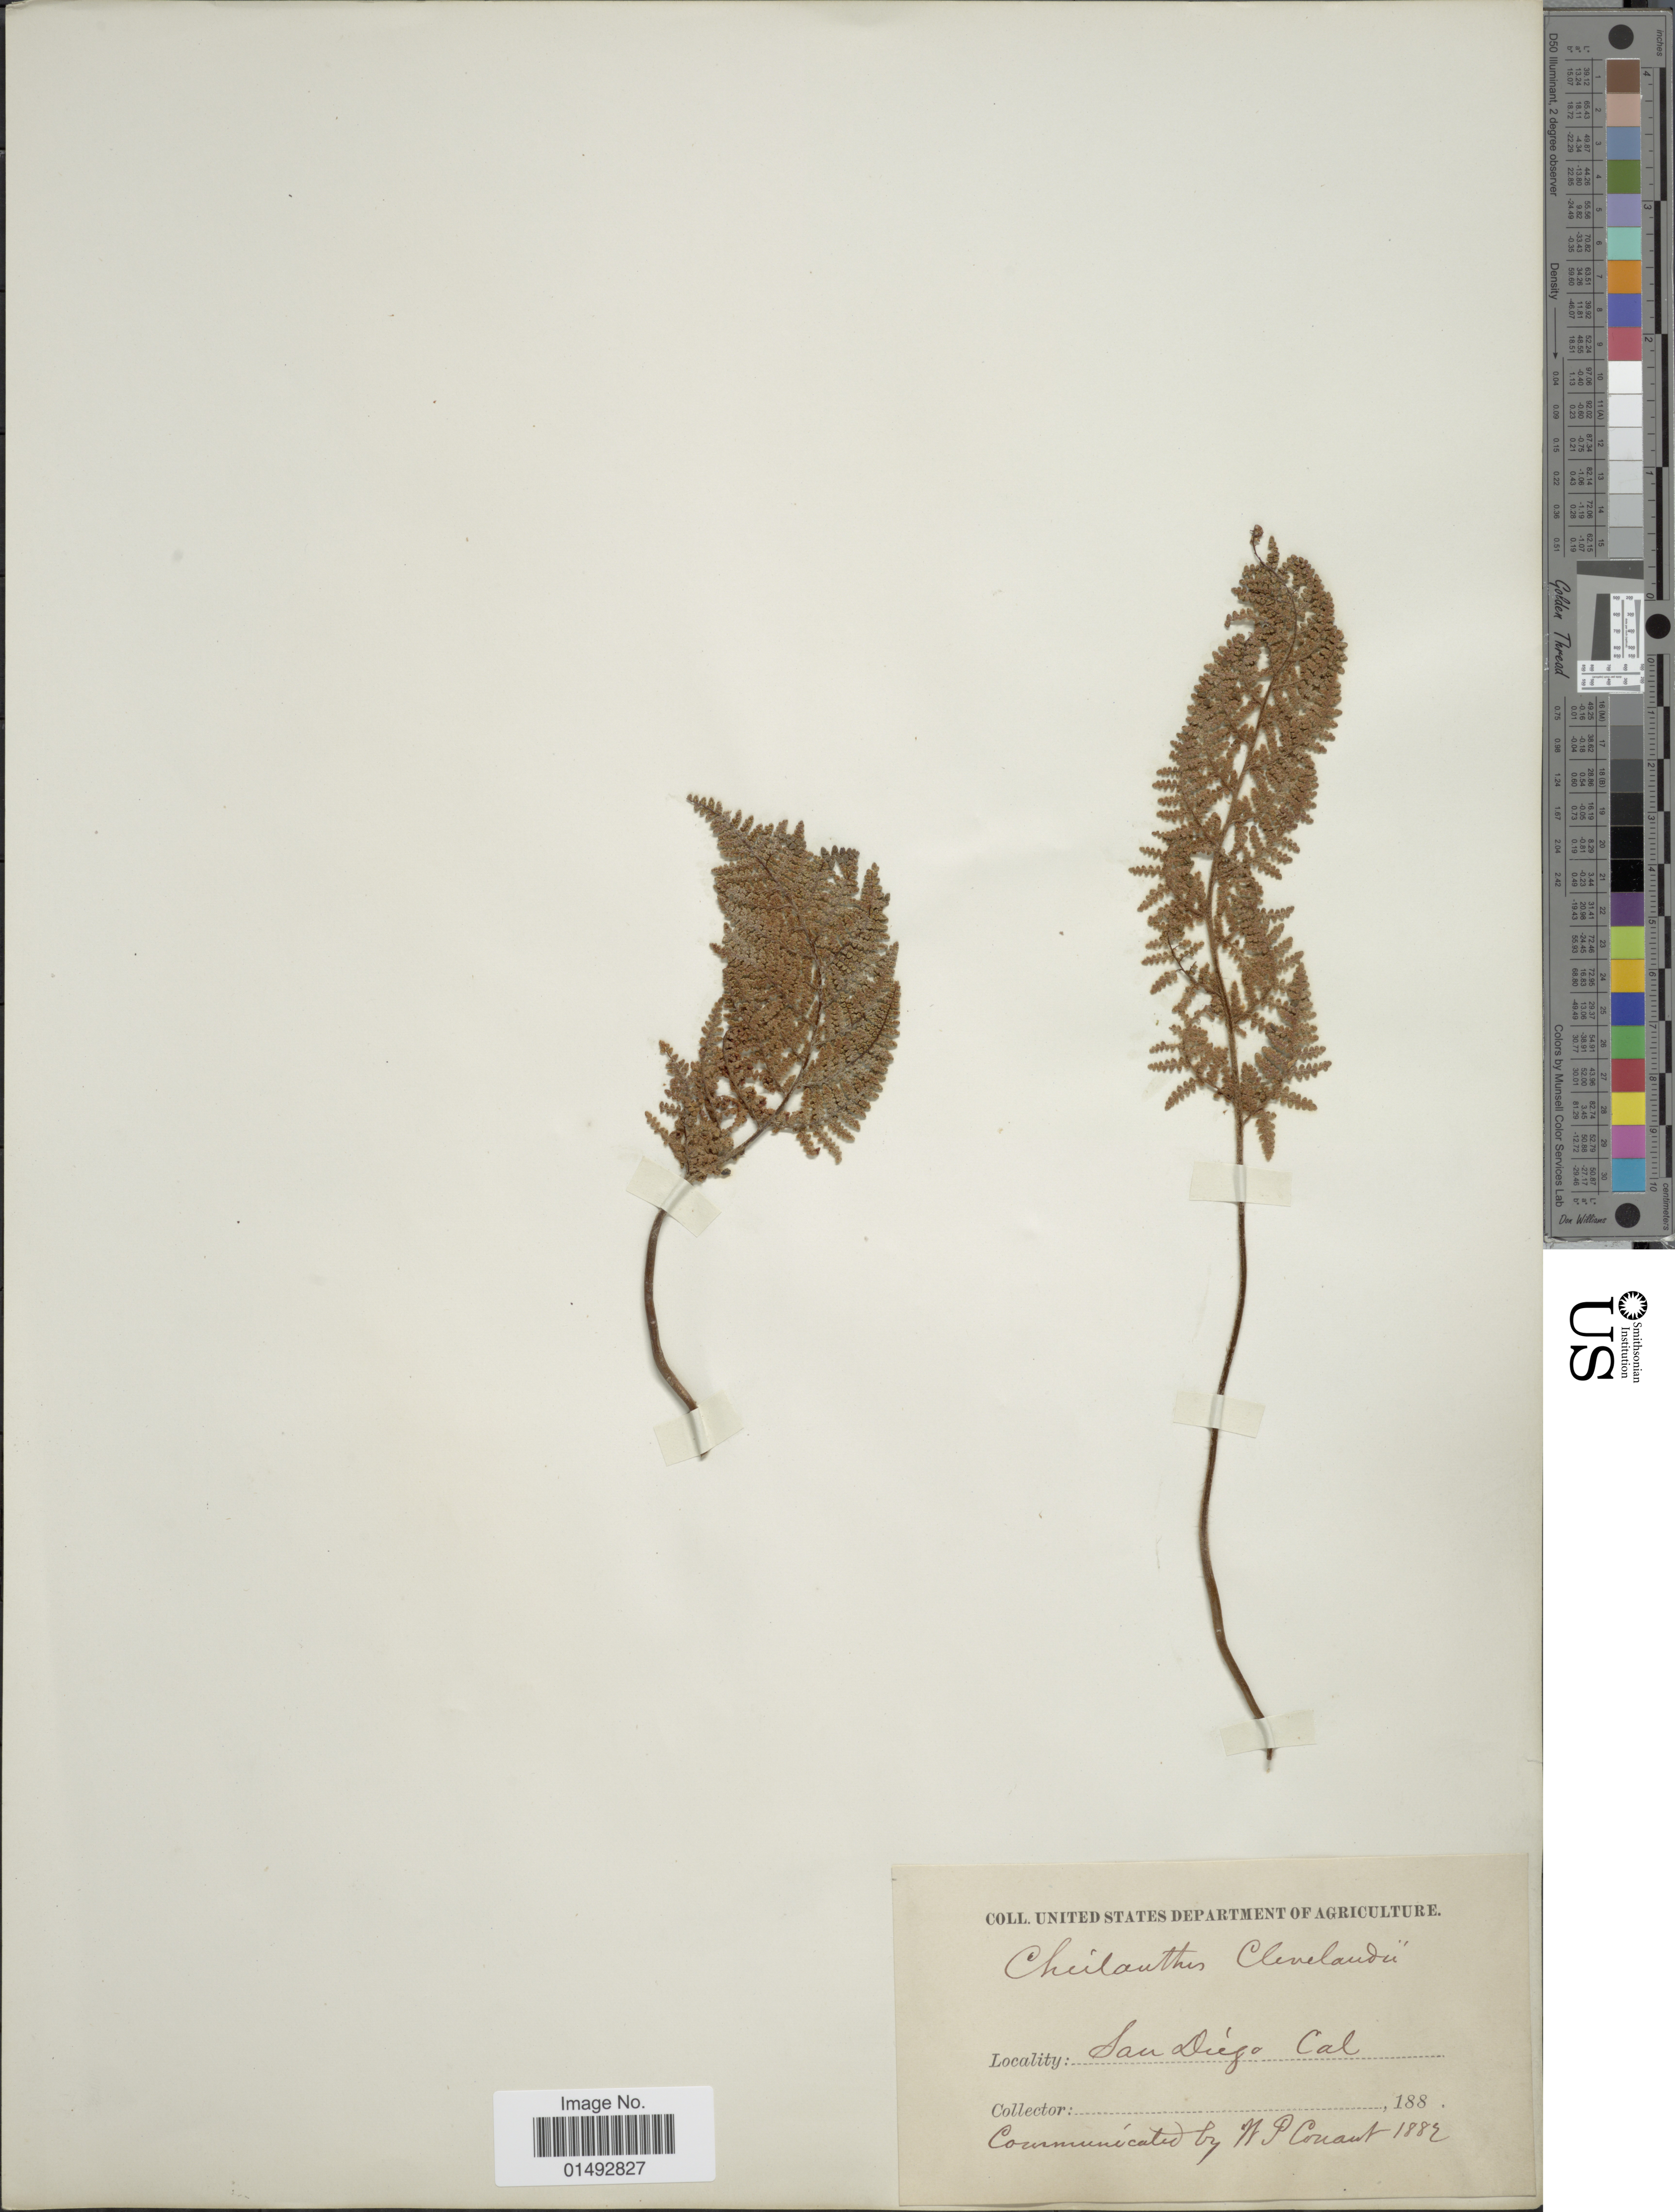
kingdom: Plantae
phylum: Tracheophyta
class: Polypodiopsida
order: Polypodiales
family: Pteridaceae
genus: Myriopteris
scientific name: Myriopteris clevelandii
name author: (D.C. Eaton) Grusz & Windham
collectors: United States Department of Agriculture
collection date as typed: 188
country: United States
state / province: California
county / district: San Diego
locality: San Diego